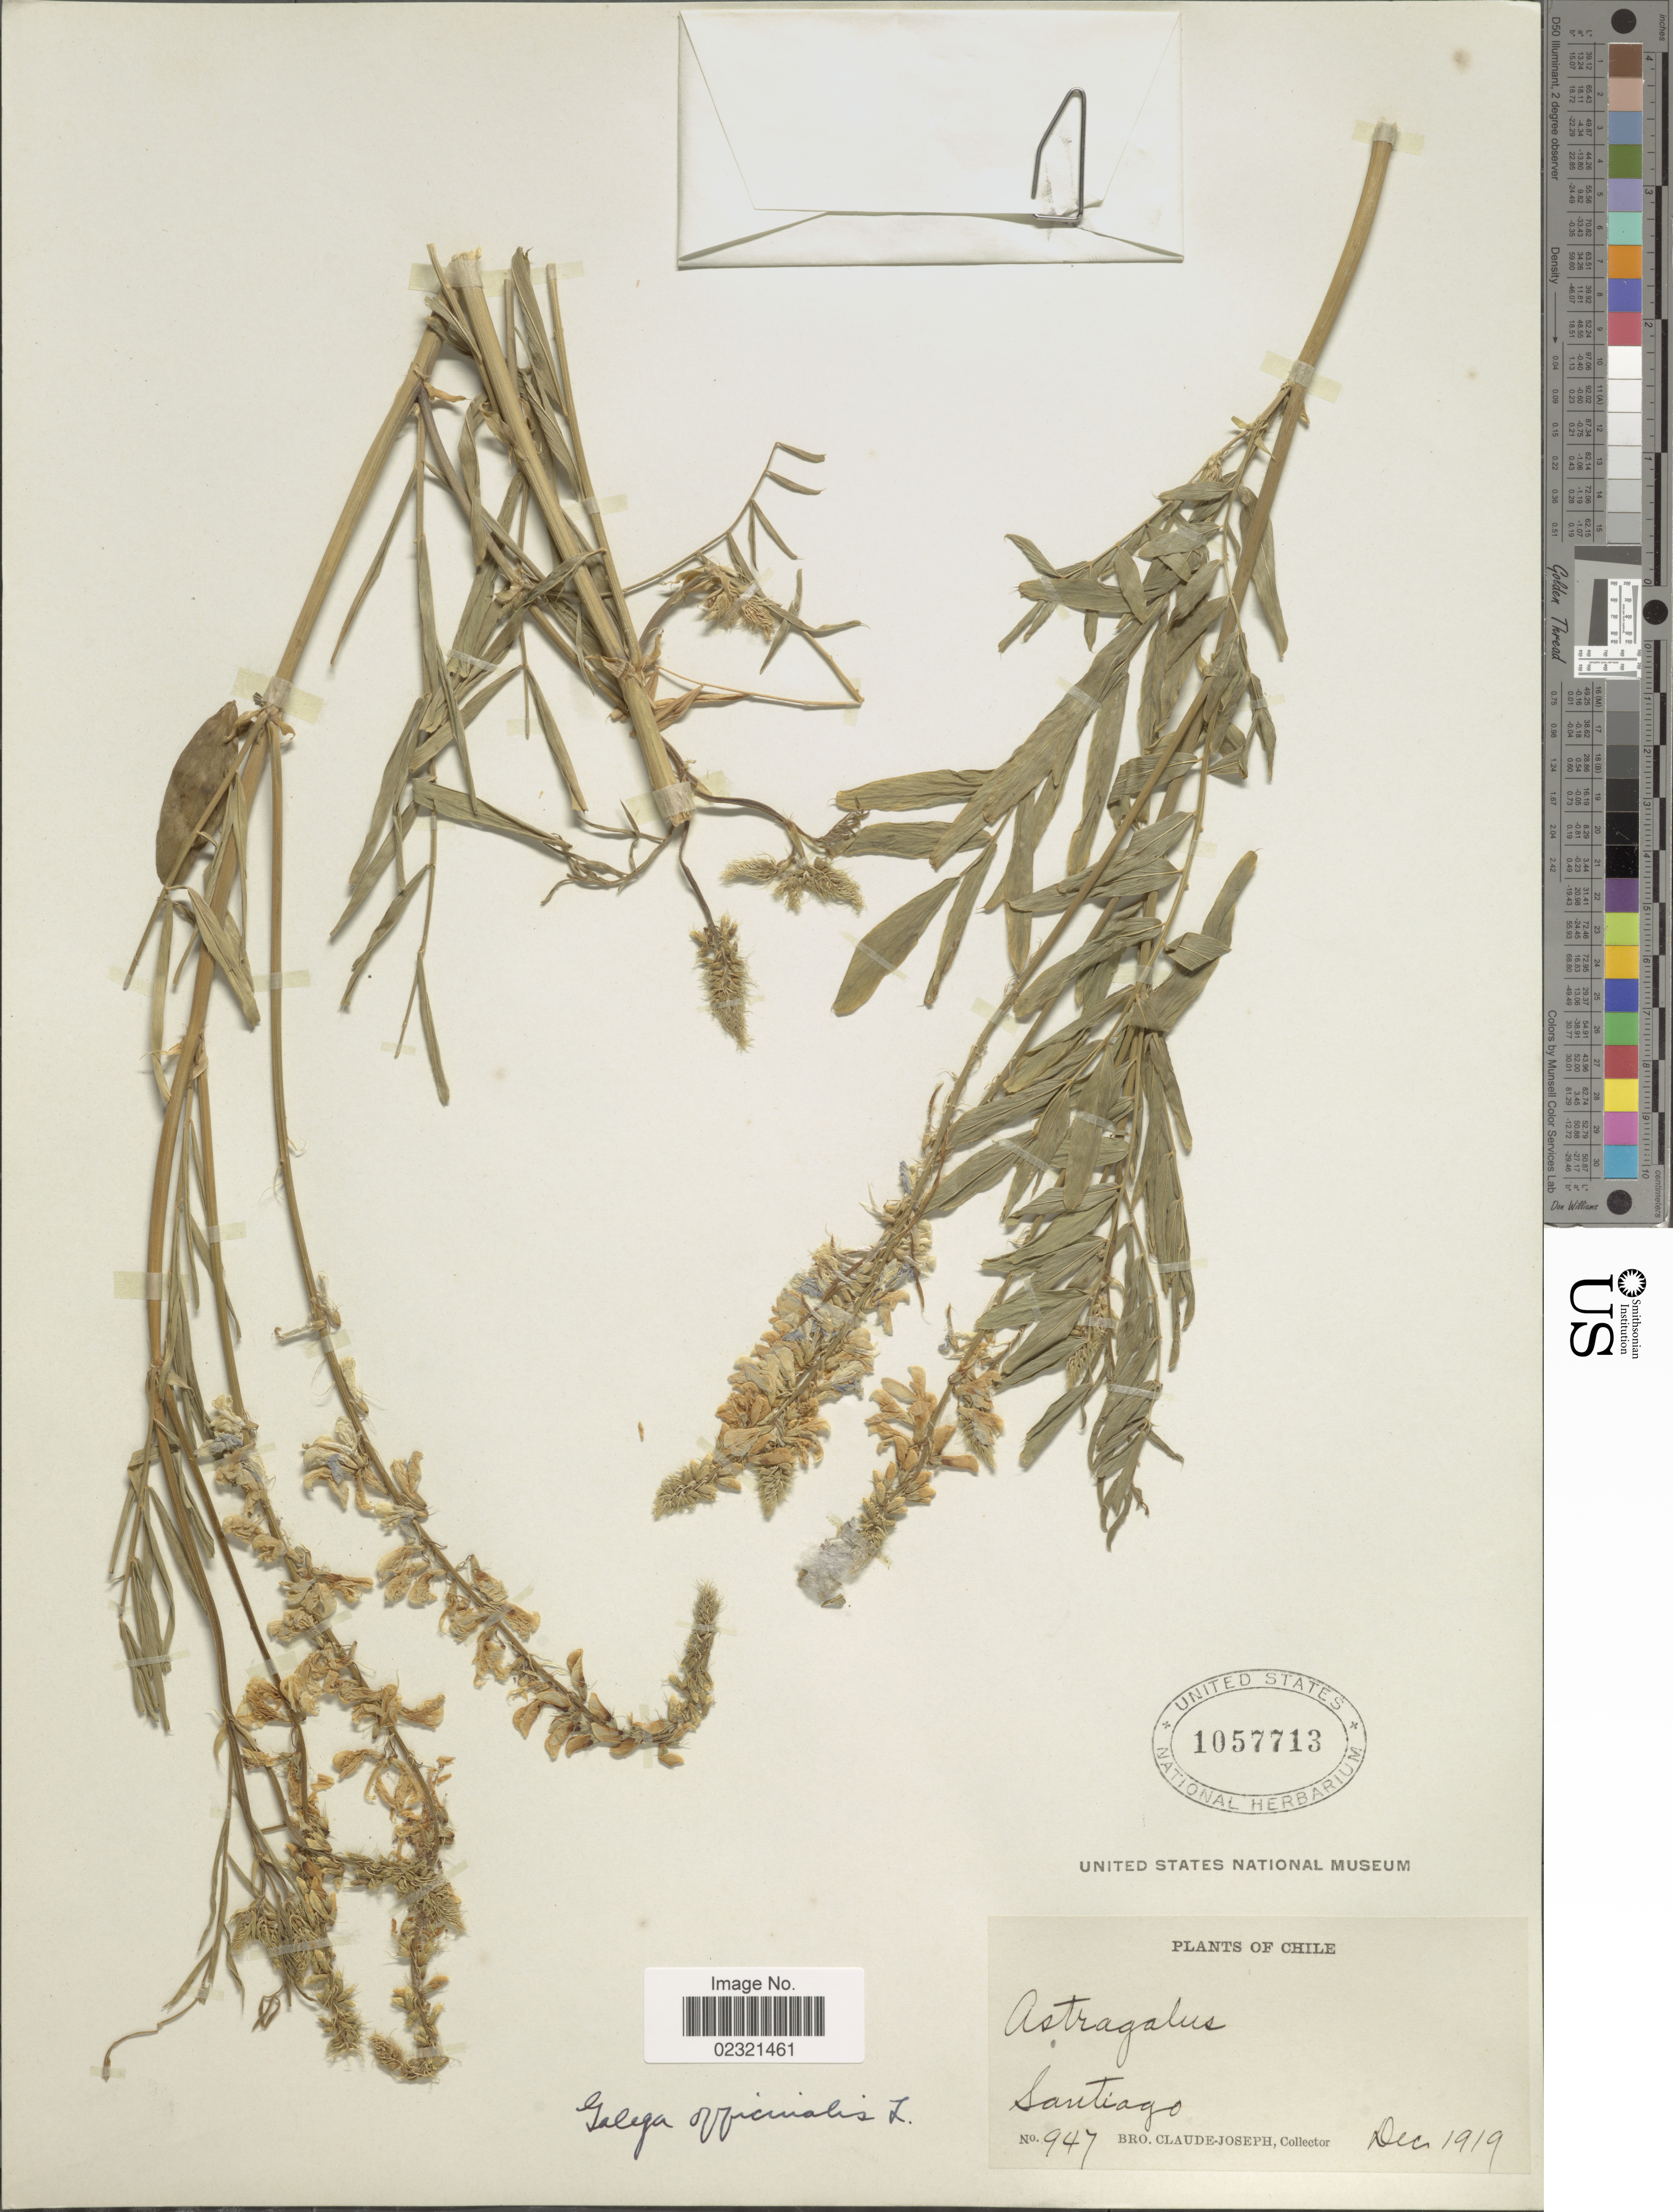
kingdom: Plantae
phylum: Tracheophyta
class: Magnoliopsida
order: Fabales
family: Fabaceae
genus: Galega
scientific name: Galega officinalis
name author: L.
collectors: Bro. Claude-Joseph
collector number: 947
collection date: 1919-12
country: Chile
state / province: Región Metropolitana (RM)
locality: Santiago.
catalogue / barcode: US 1057713